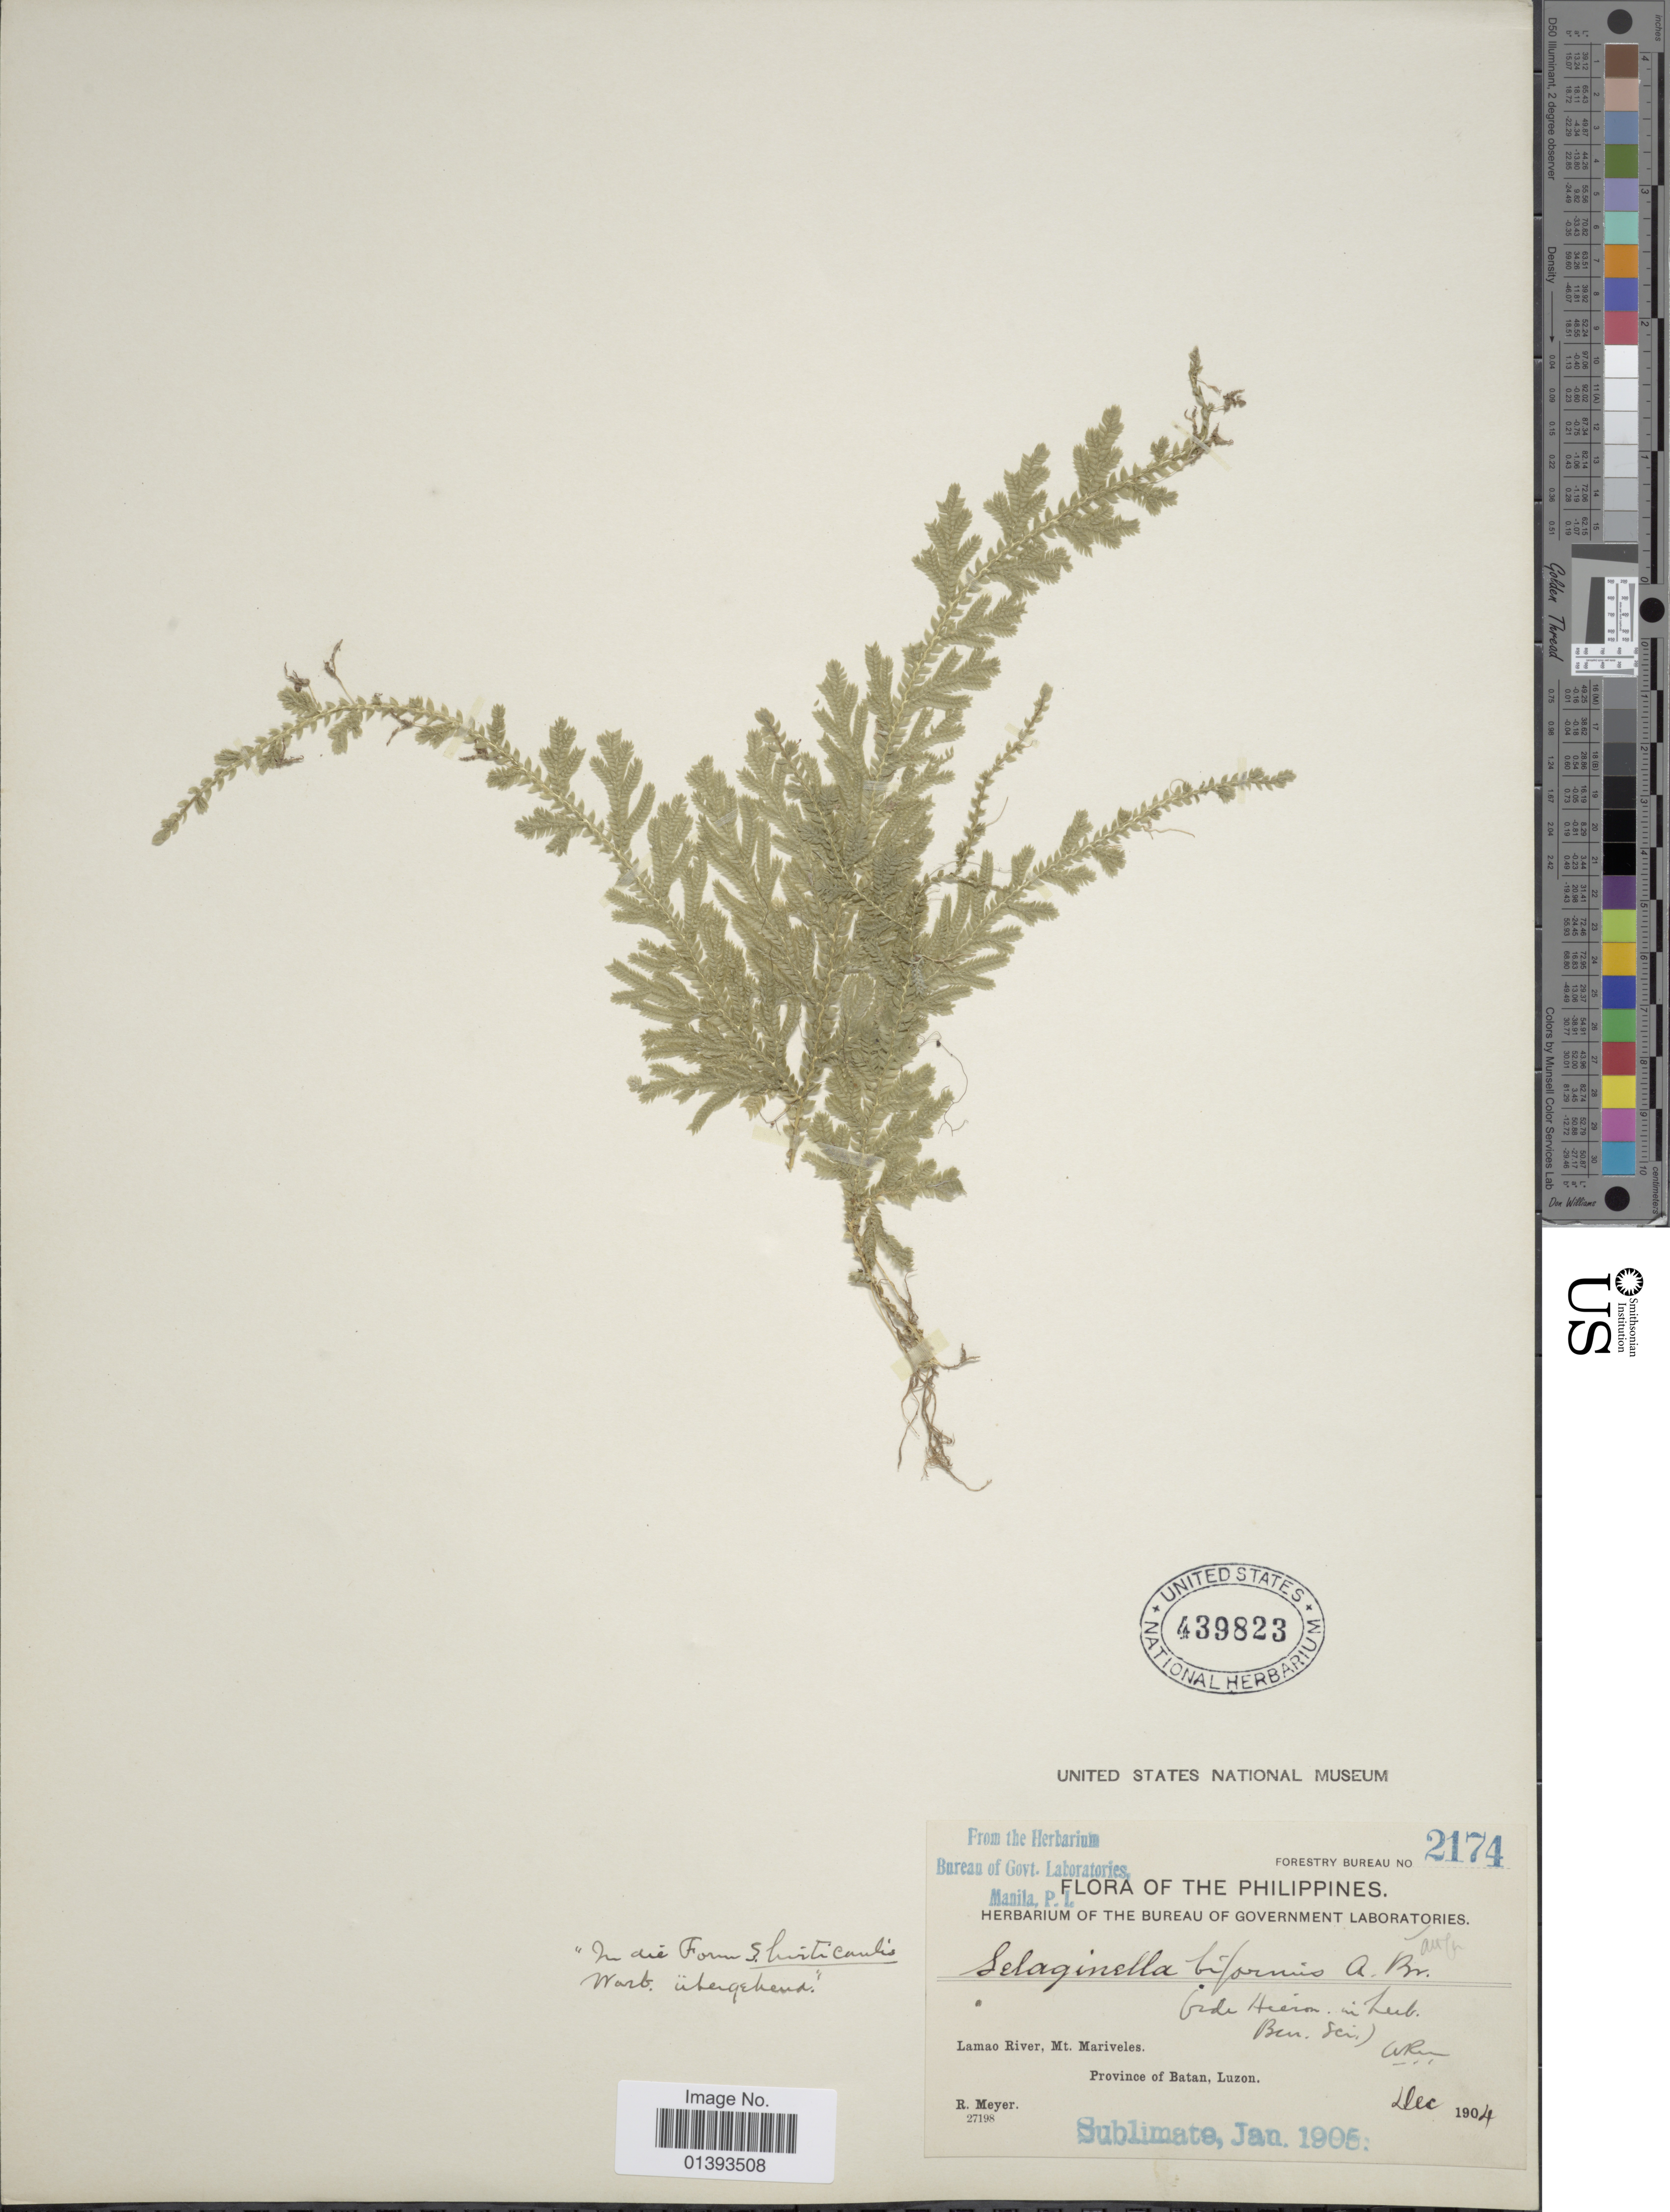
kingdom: Plantae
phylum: Tracheophyta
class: Lycopodiopsida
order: Selaginellales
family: Selaginellaceae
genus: Selaginella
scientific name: Selaginella biformis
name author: A. Braun ex Kuhn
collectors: R. Meyer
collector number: Forestry Bureau 2174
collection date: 1904-12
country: Philippines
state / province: Central Luzon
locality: Lamao River, mt. Mariveles, Province of Batan, Luzon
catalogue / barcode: US 439823